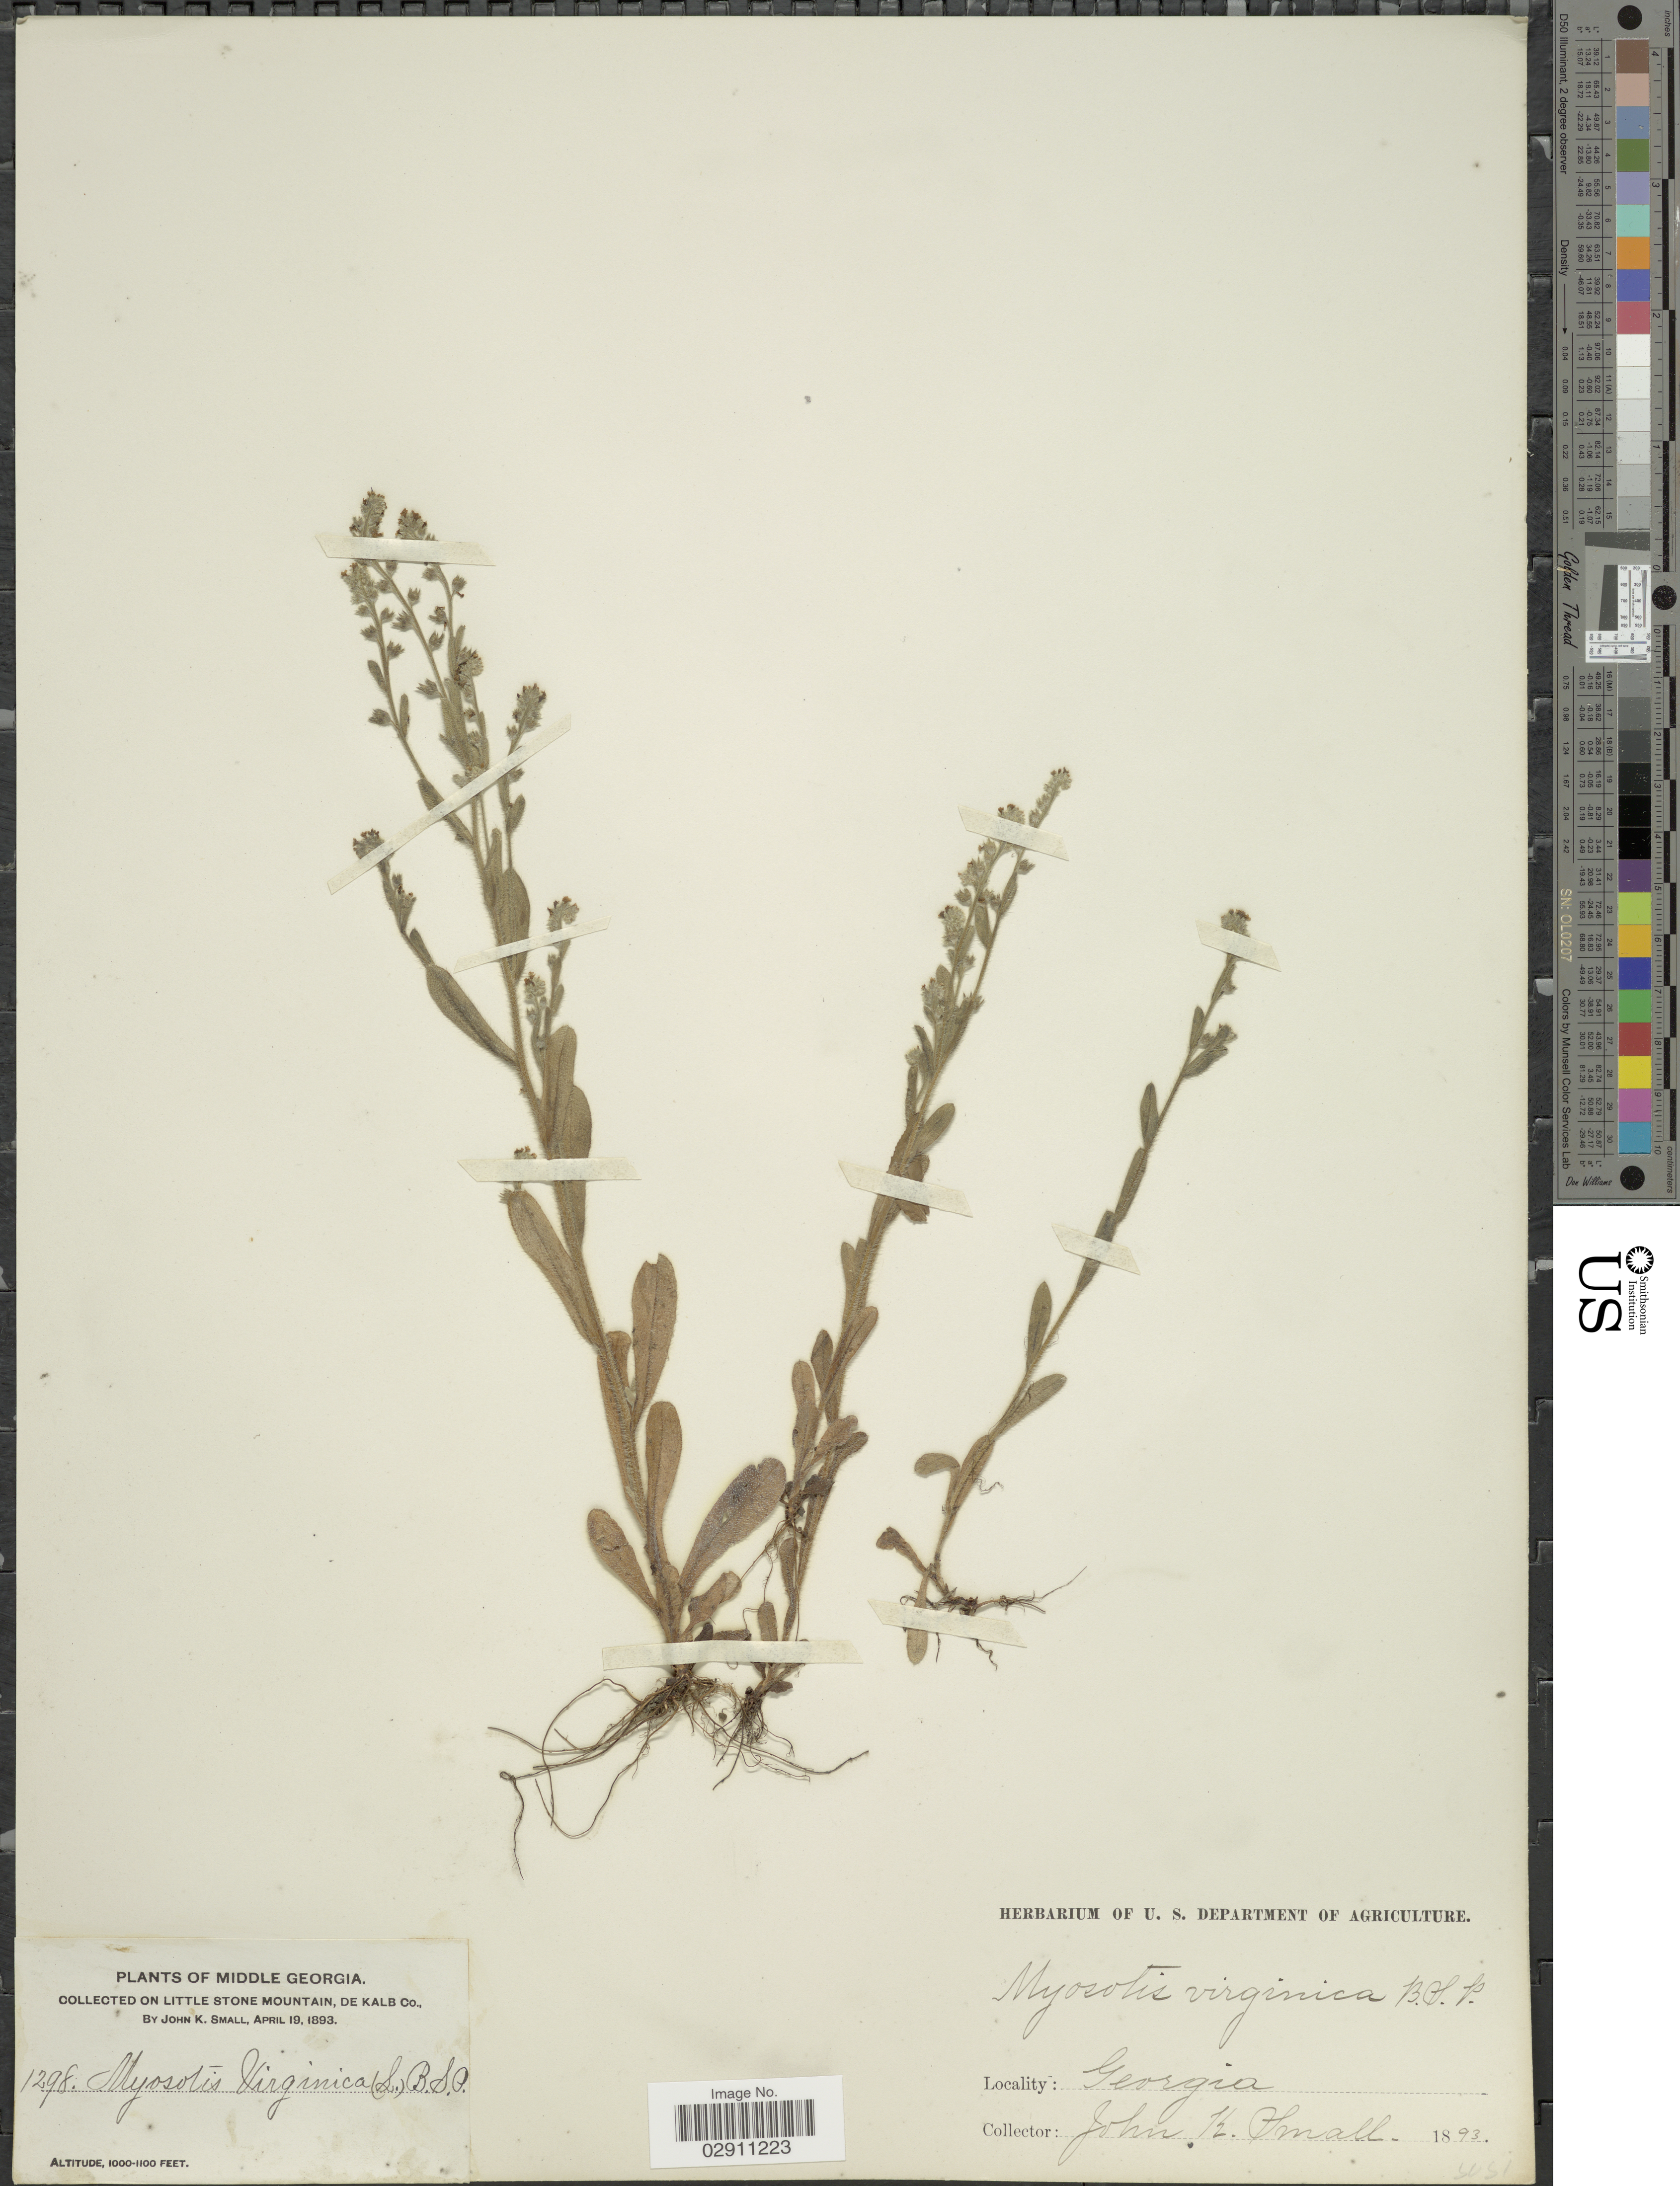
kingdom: Plantae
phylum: Tracheophyta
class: Magnoliopsida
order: Boraginales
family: Boraginaceae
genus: Myosotis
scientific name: Myosotis verna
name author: Nutt.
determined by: Goldman, Doug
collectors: J. K. Small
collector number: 1298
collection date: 1893-04-19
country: United States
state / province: Georgia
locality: Middle Georgia, Little Stone Mountain, De Kalb Co.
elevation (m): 305